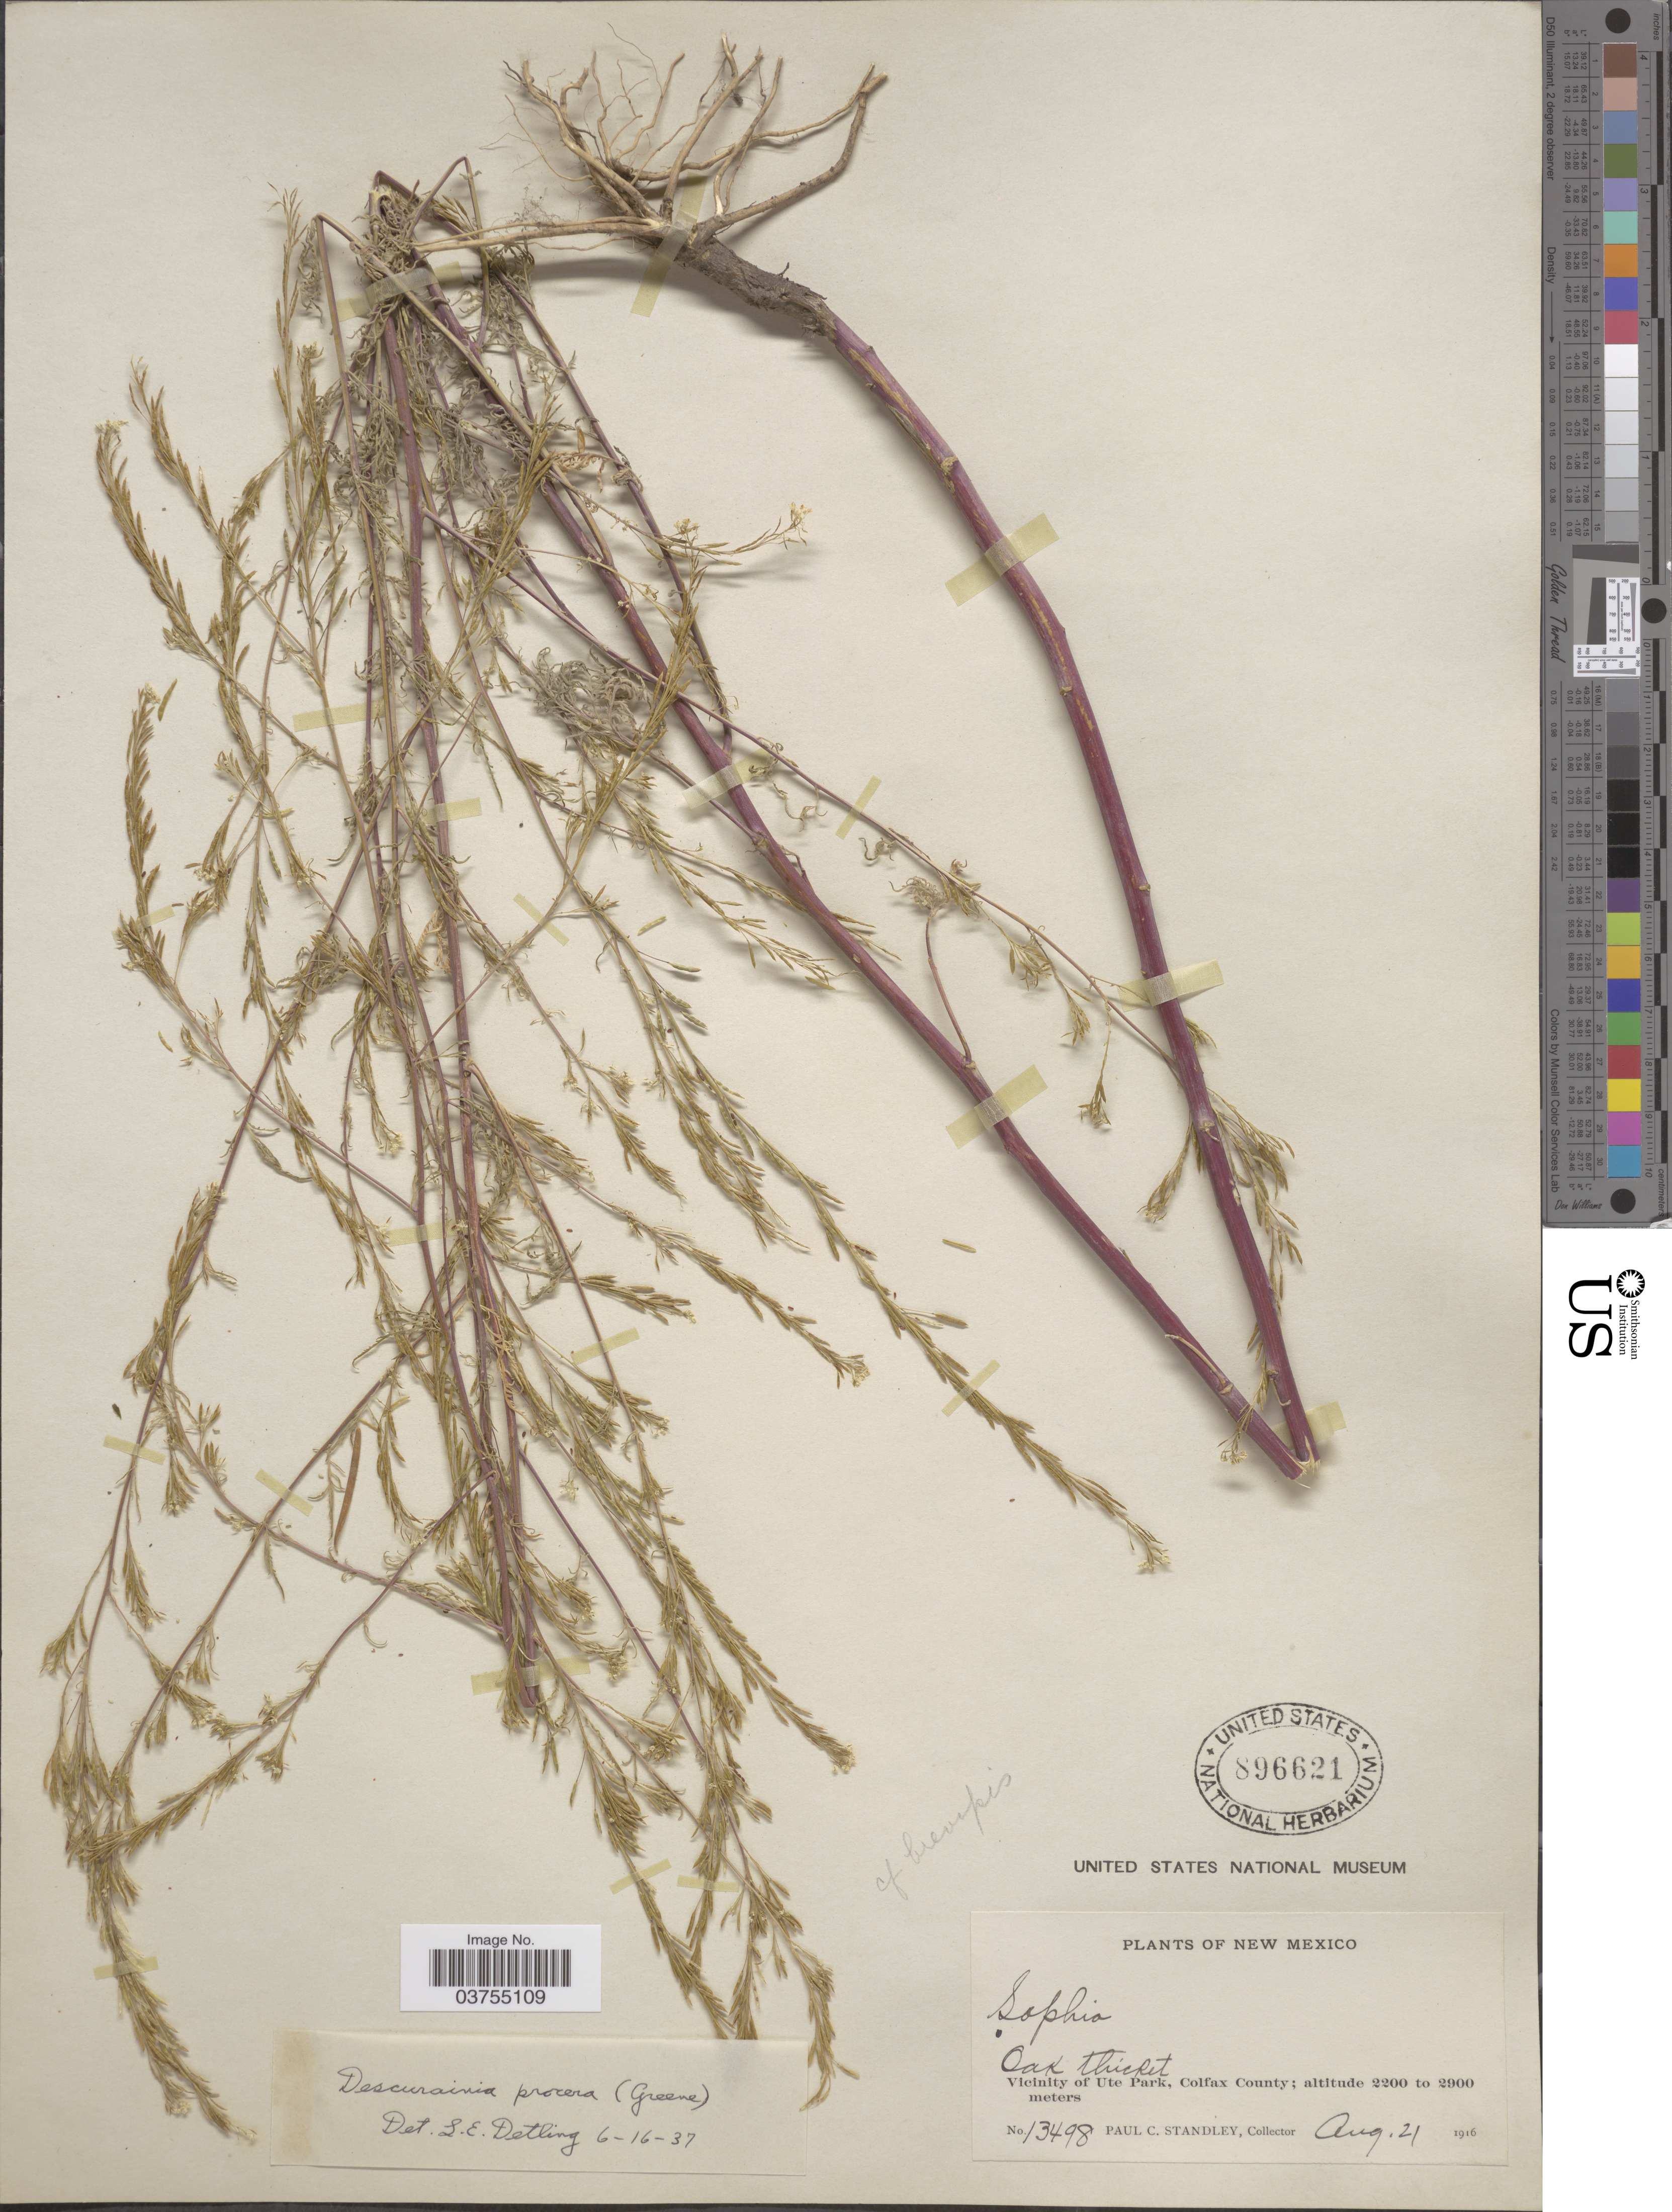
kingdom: Plantae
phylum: Tracheophyta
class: Magnoliopsida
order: Brassicales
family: Brassicaceae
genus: Descurainia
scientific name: Descurainia richardsonii subsp. procera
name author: (Greene) Detling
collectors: P. C. Standley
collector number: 13498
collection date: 1916-08-21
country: United States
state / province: New Mexico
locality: Oak thicket. Vicinity of Ute Park, Colfax County.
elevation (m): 2200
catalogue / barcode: US 896621